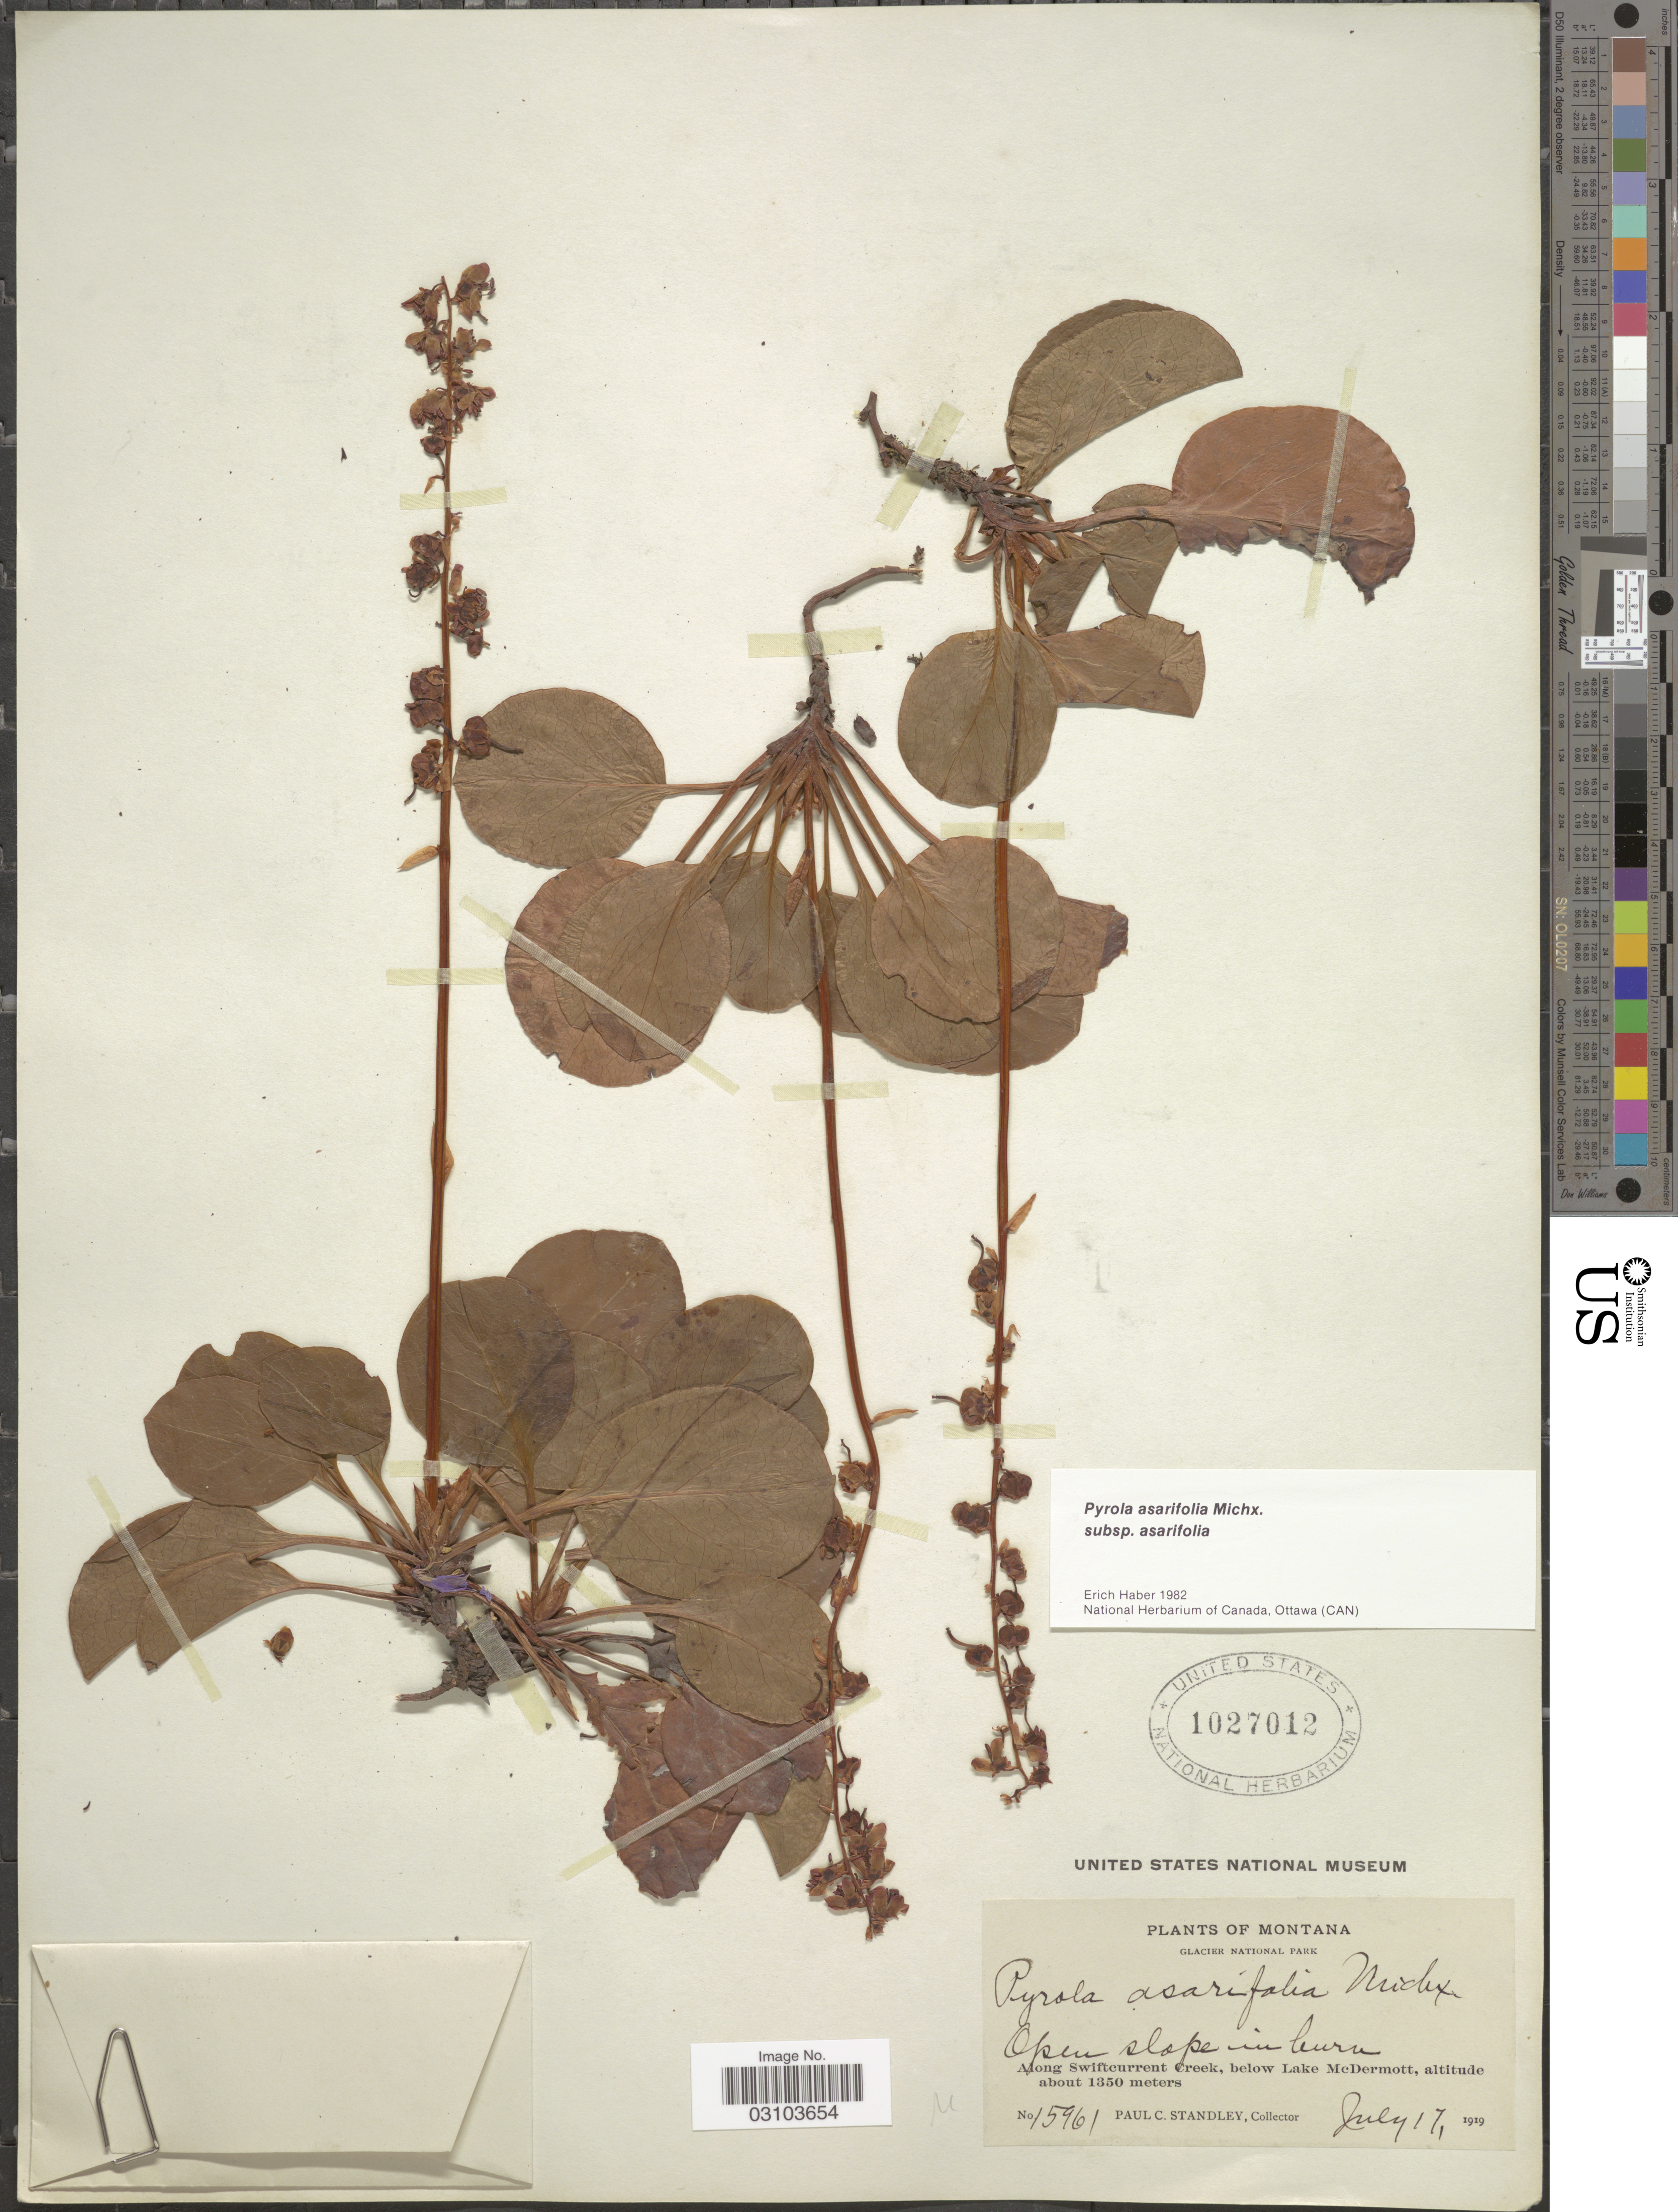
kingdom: Plantae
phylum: Tracheophyta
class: Magnoliopsida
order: Ericales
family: Ericaceae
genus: Pyrola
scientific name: Pyrola asarifolia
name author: Michx.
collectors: P. C. Standley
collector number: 15961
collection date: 1919-07-17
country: United States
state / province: Montana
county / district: Glacier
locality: Glacier National Park, along Swiftcurrent Creek, below Lake McDermott.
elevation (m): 1350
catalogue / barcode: US 1027012